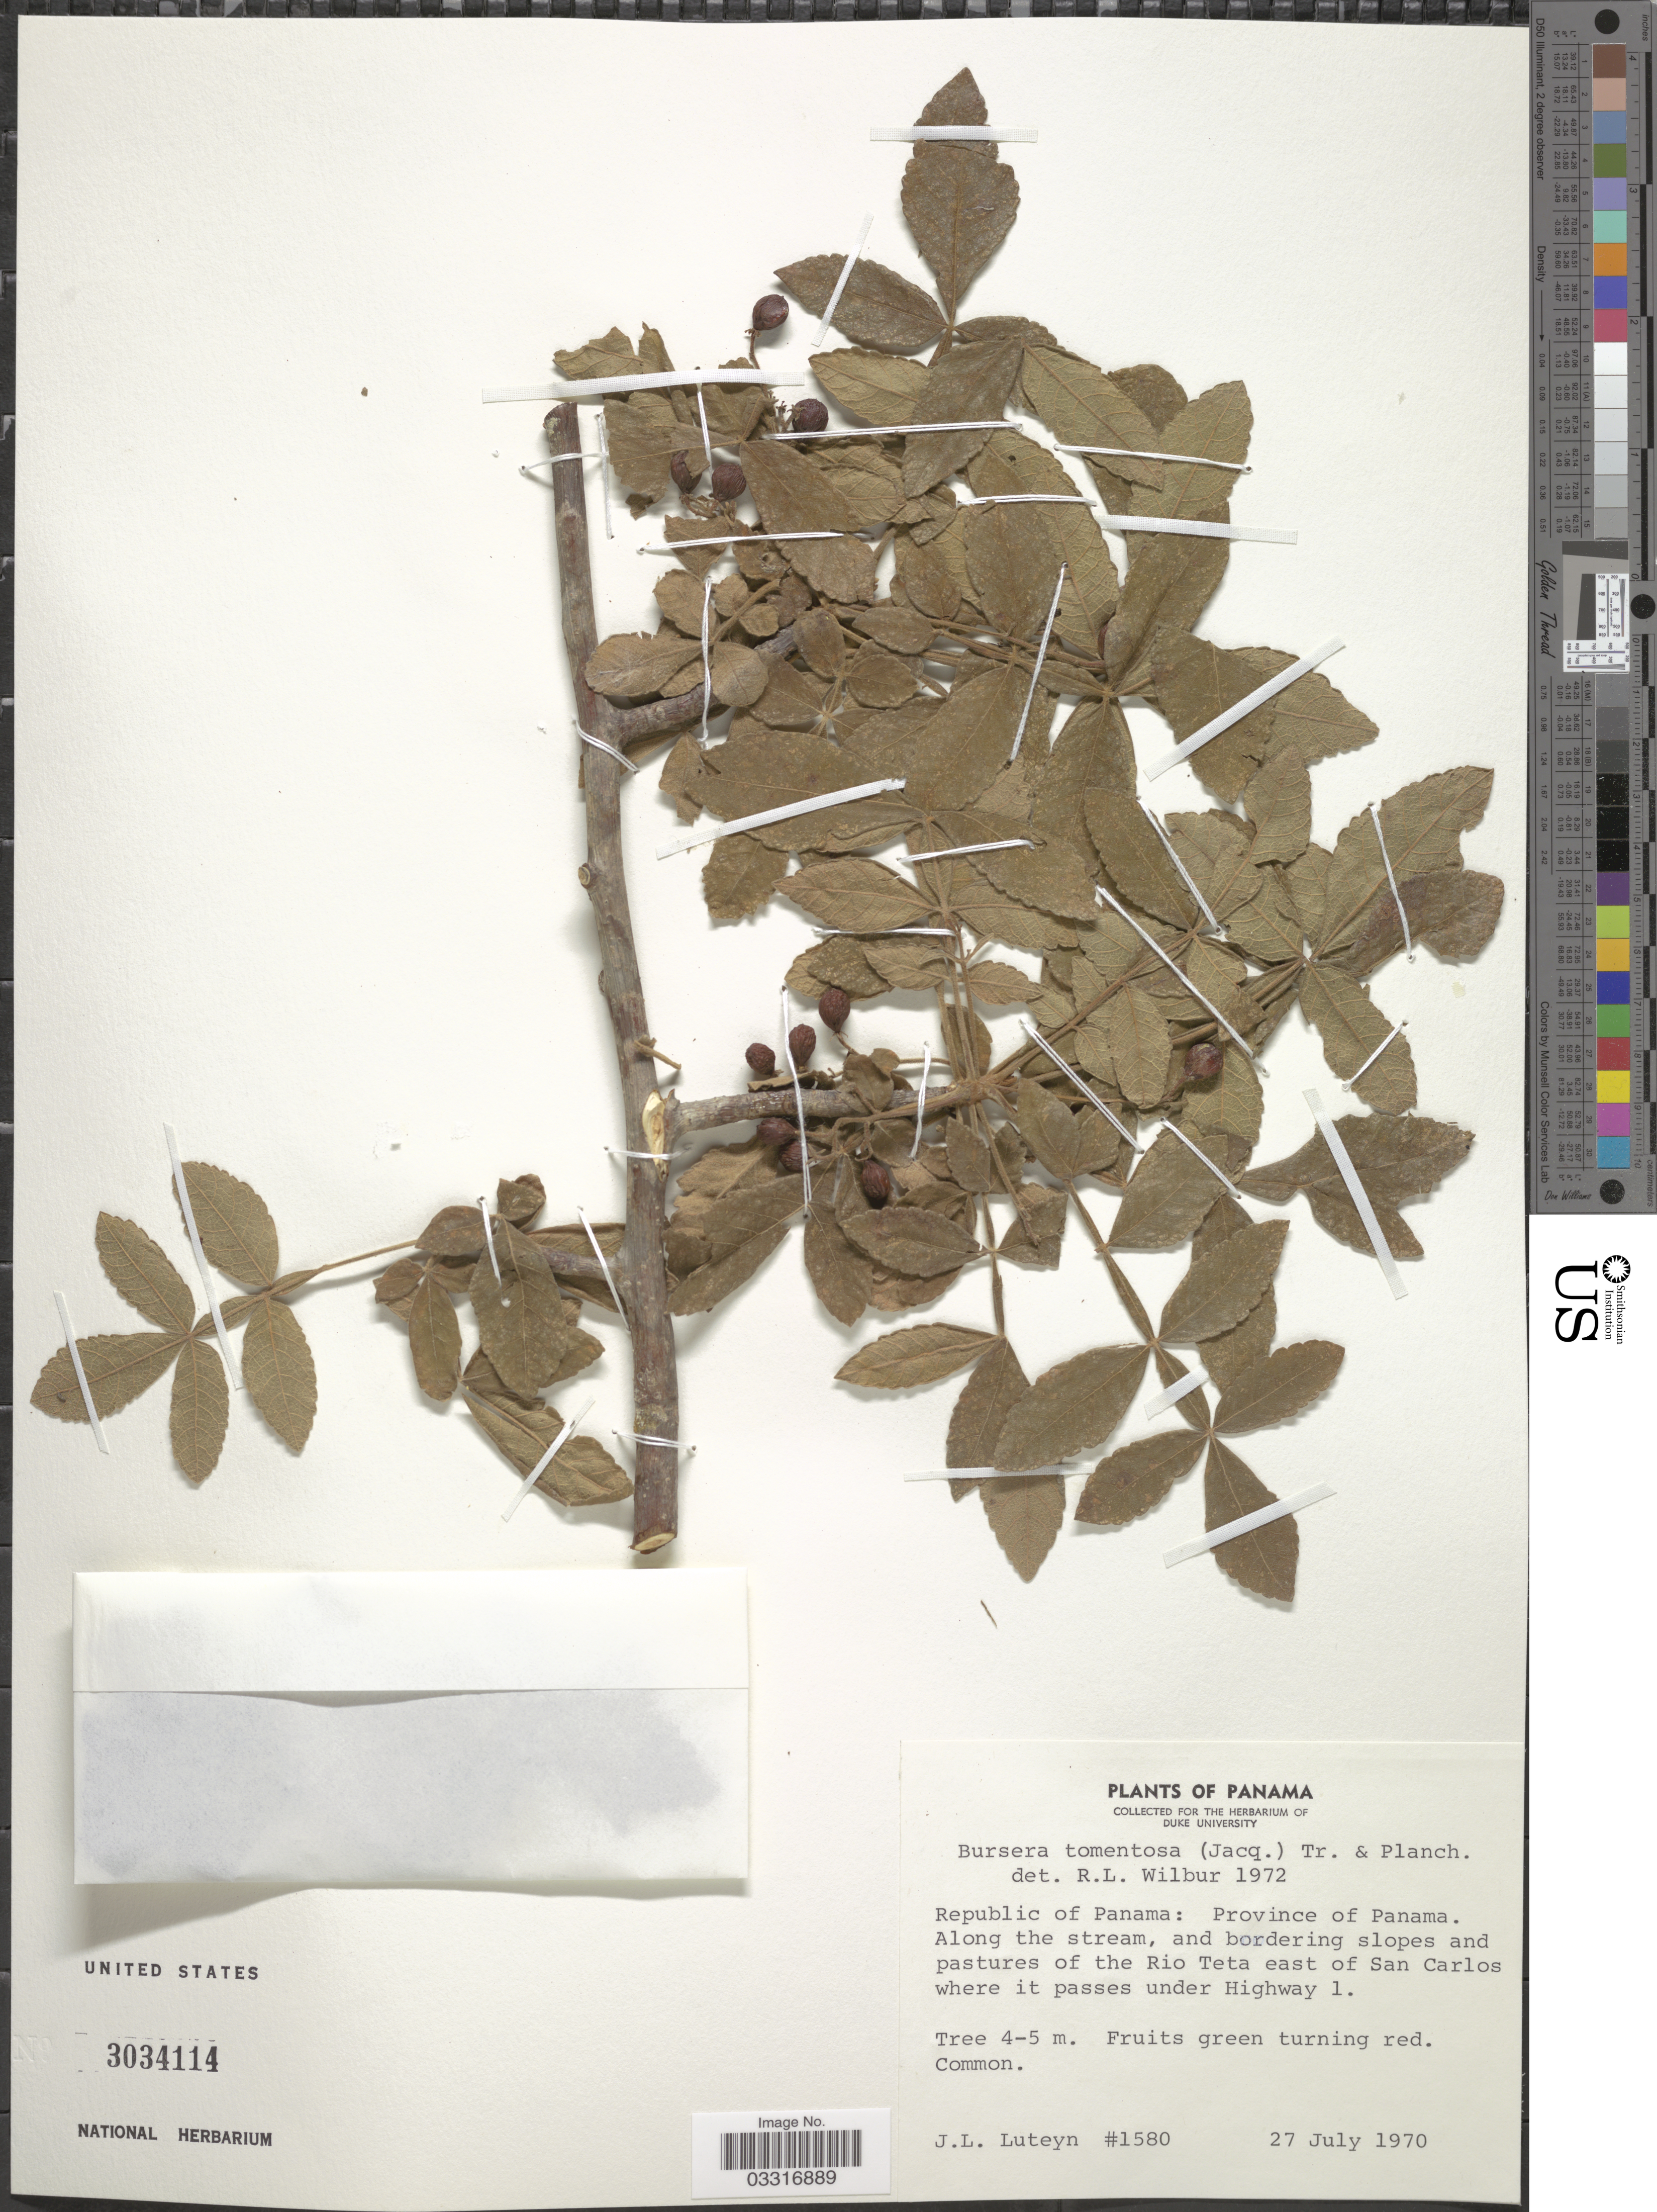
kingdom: Plantae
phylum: Tracheophyta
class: Magnoliopsida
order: Sapindales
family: Burseraceae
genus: Bursera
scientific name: Bursera tomentosa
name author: (Jacq.) Triana & Planch.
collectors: J. Luteyn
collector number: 1580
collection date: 1970-07-27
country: Panama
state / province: Panamá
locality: Along the stream, and bordering slopes and pastures of the Rio Teta east of San Carlos where it passes under Highway 1.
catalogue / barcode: US 3034114